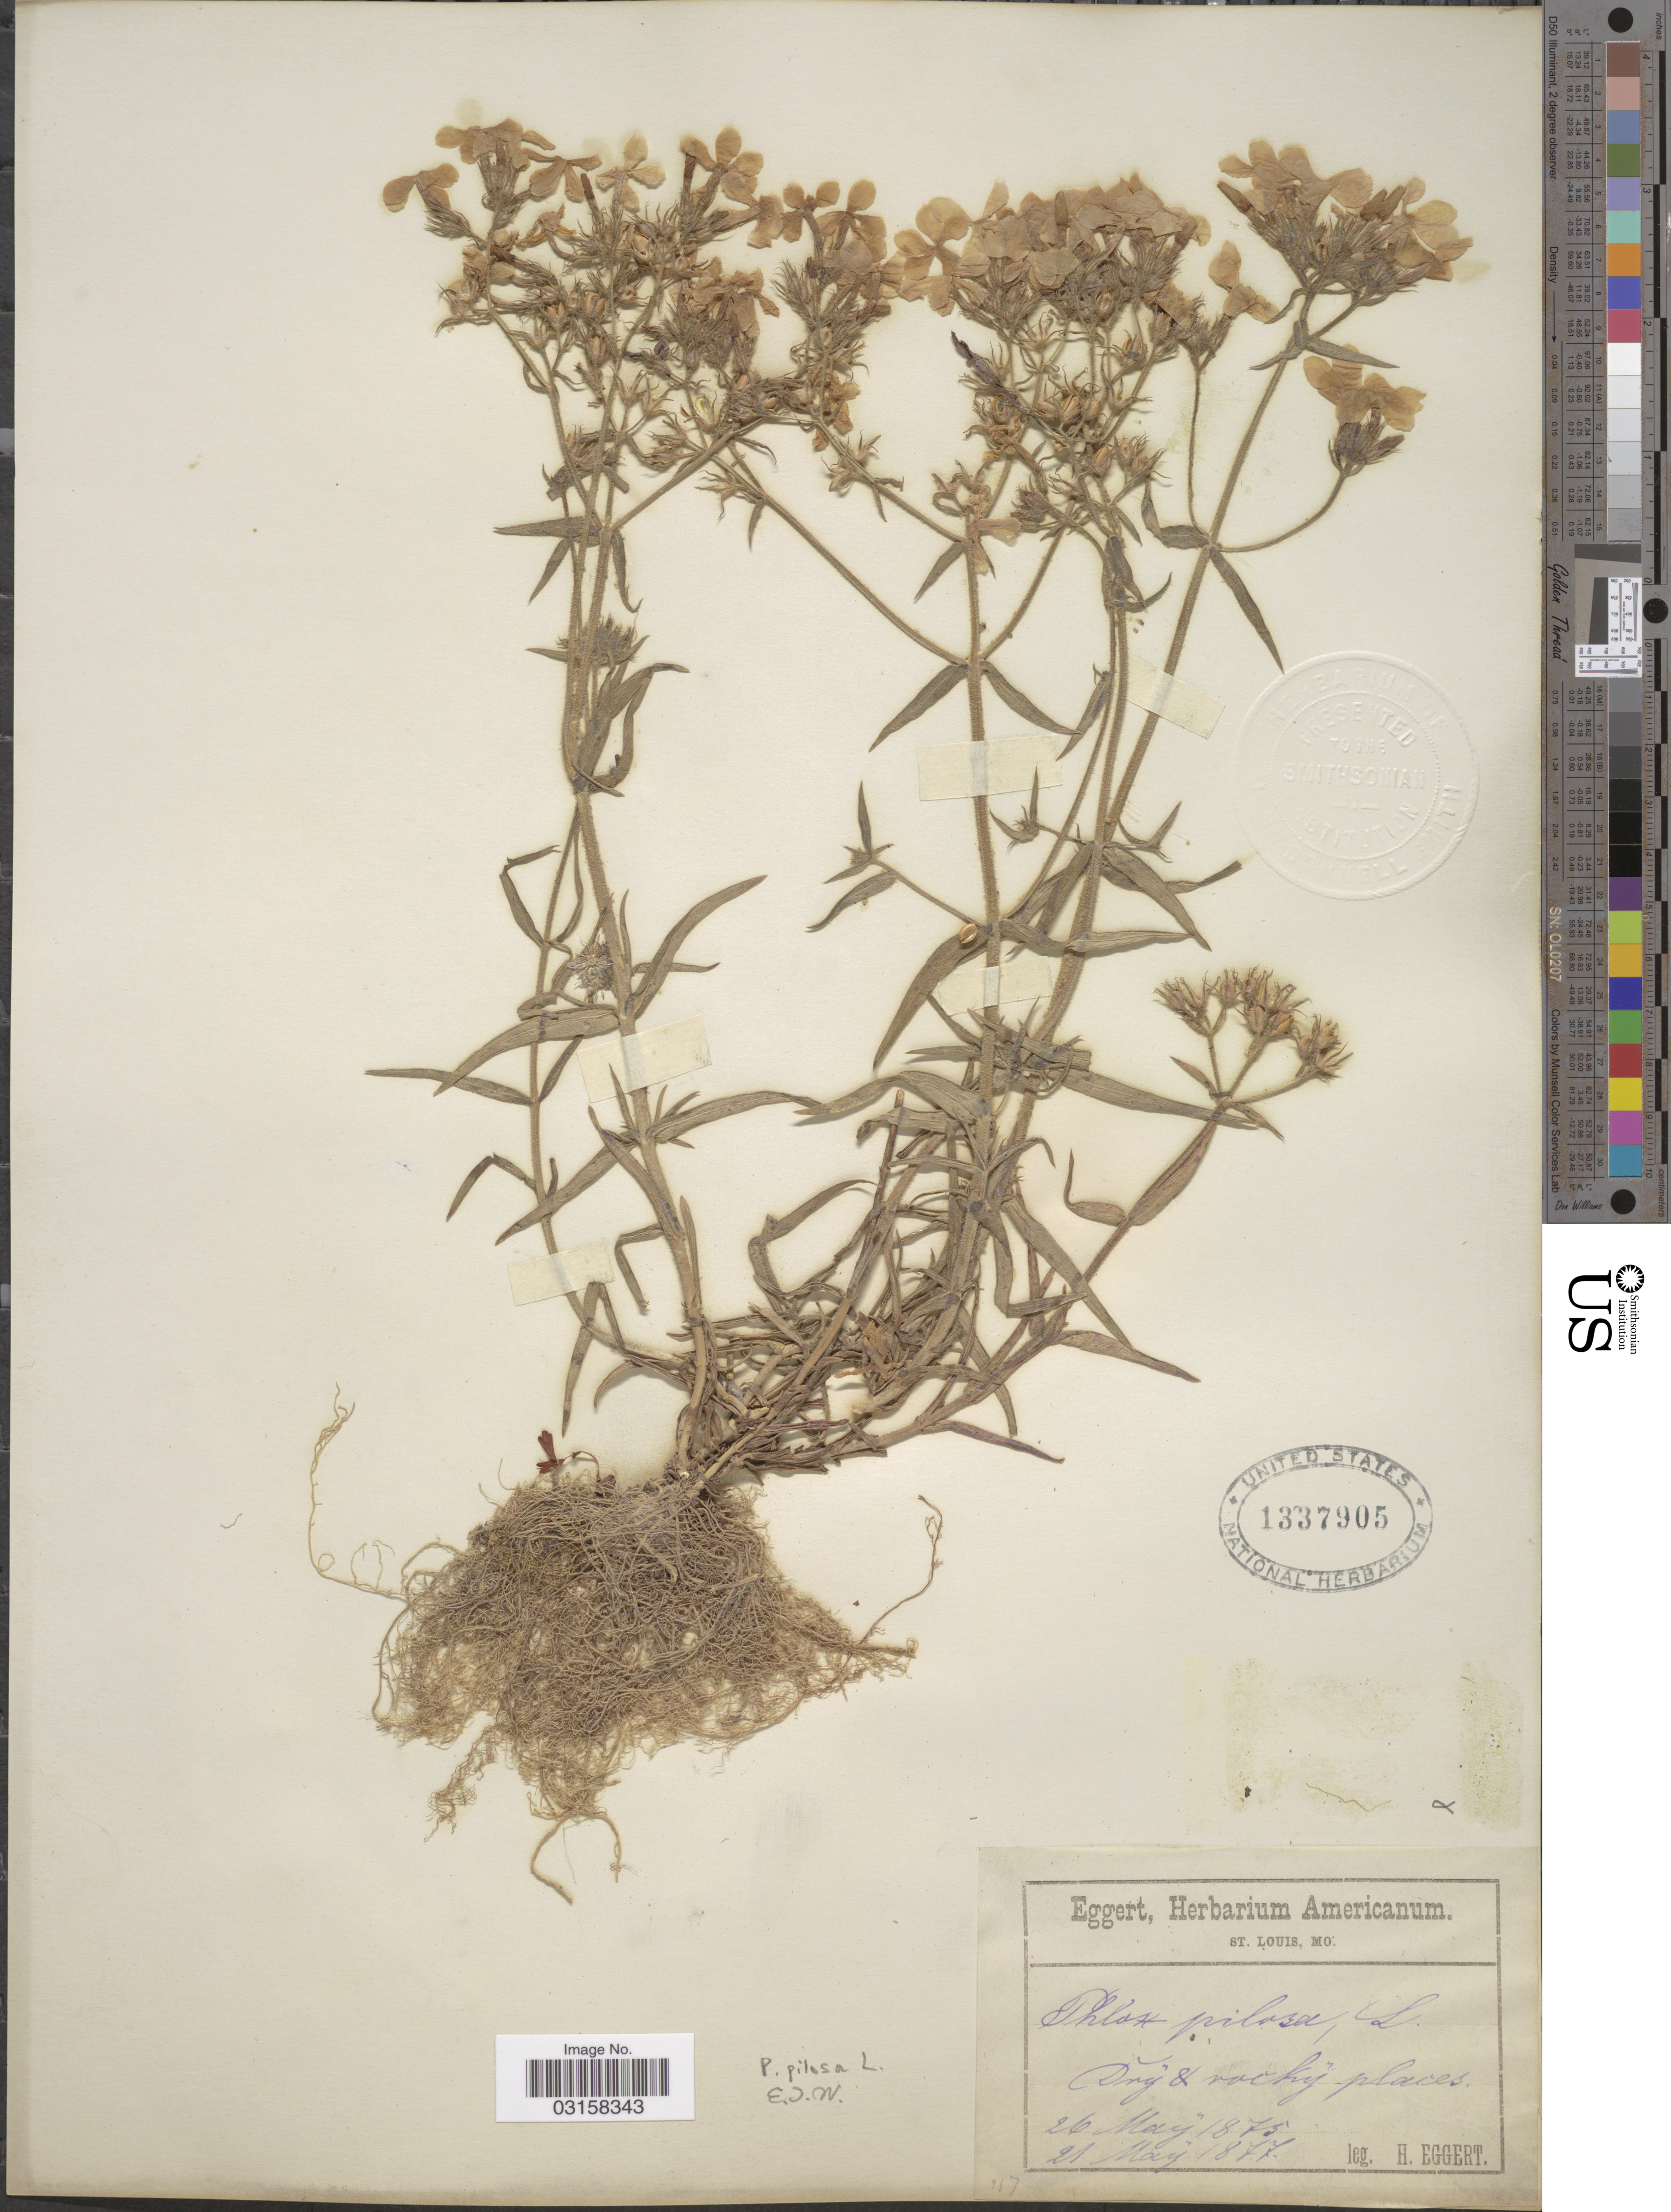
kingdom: Plantae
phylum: Tracheophyta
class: Magnoliopsida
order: Ericales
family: Polemoniaceae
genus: Phlox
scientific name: Phlox pilosa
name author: L.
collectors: H. Eggert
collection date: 1875-05-26/1877-05-21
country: United States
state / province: Missouri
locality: St. Louis, Mo.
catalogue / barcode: US 1337905